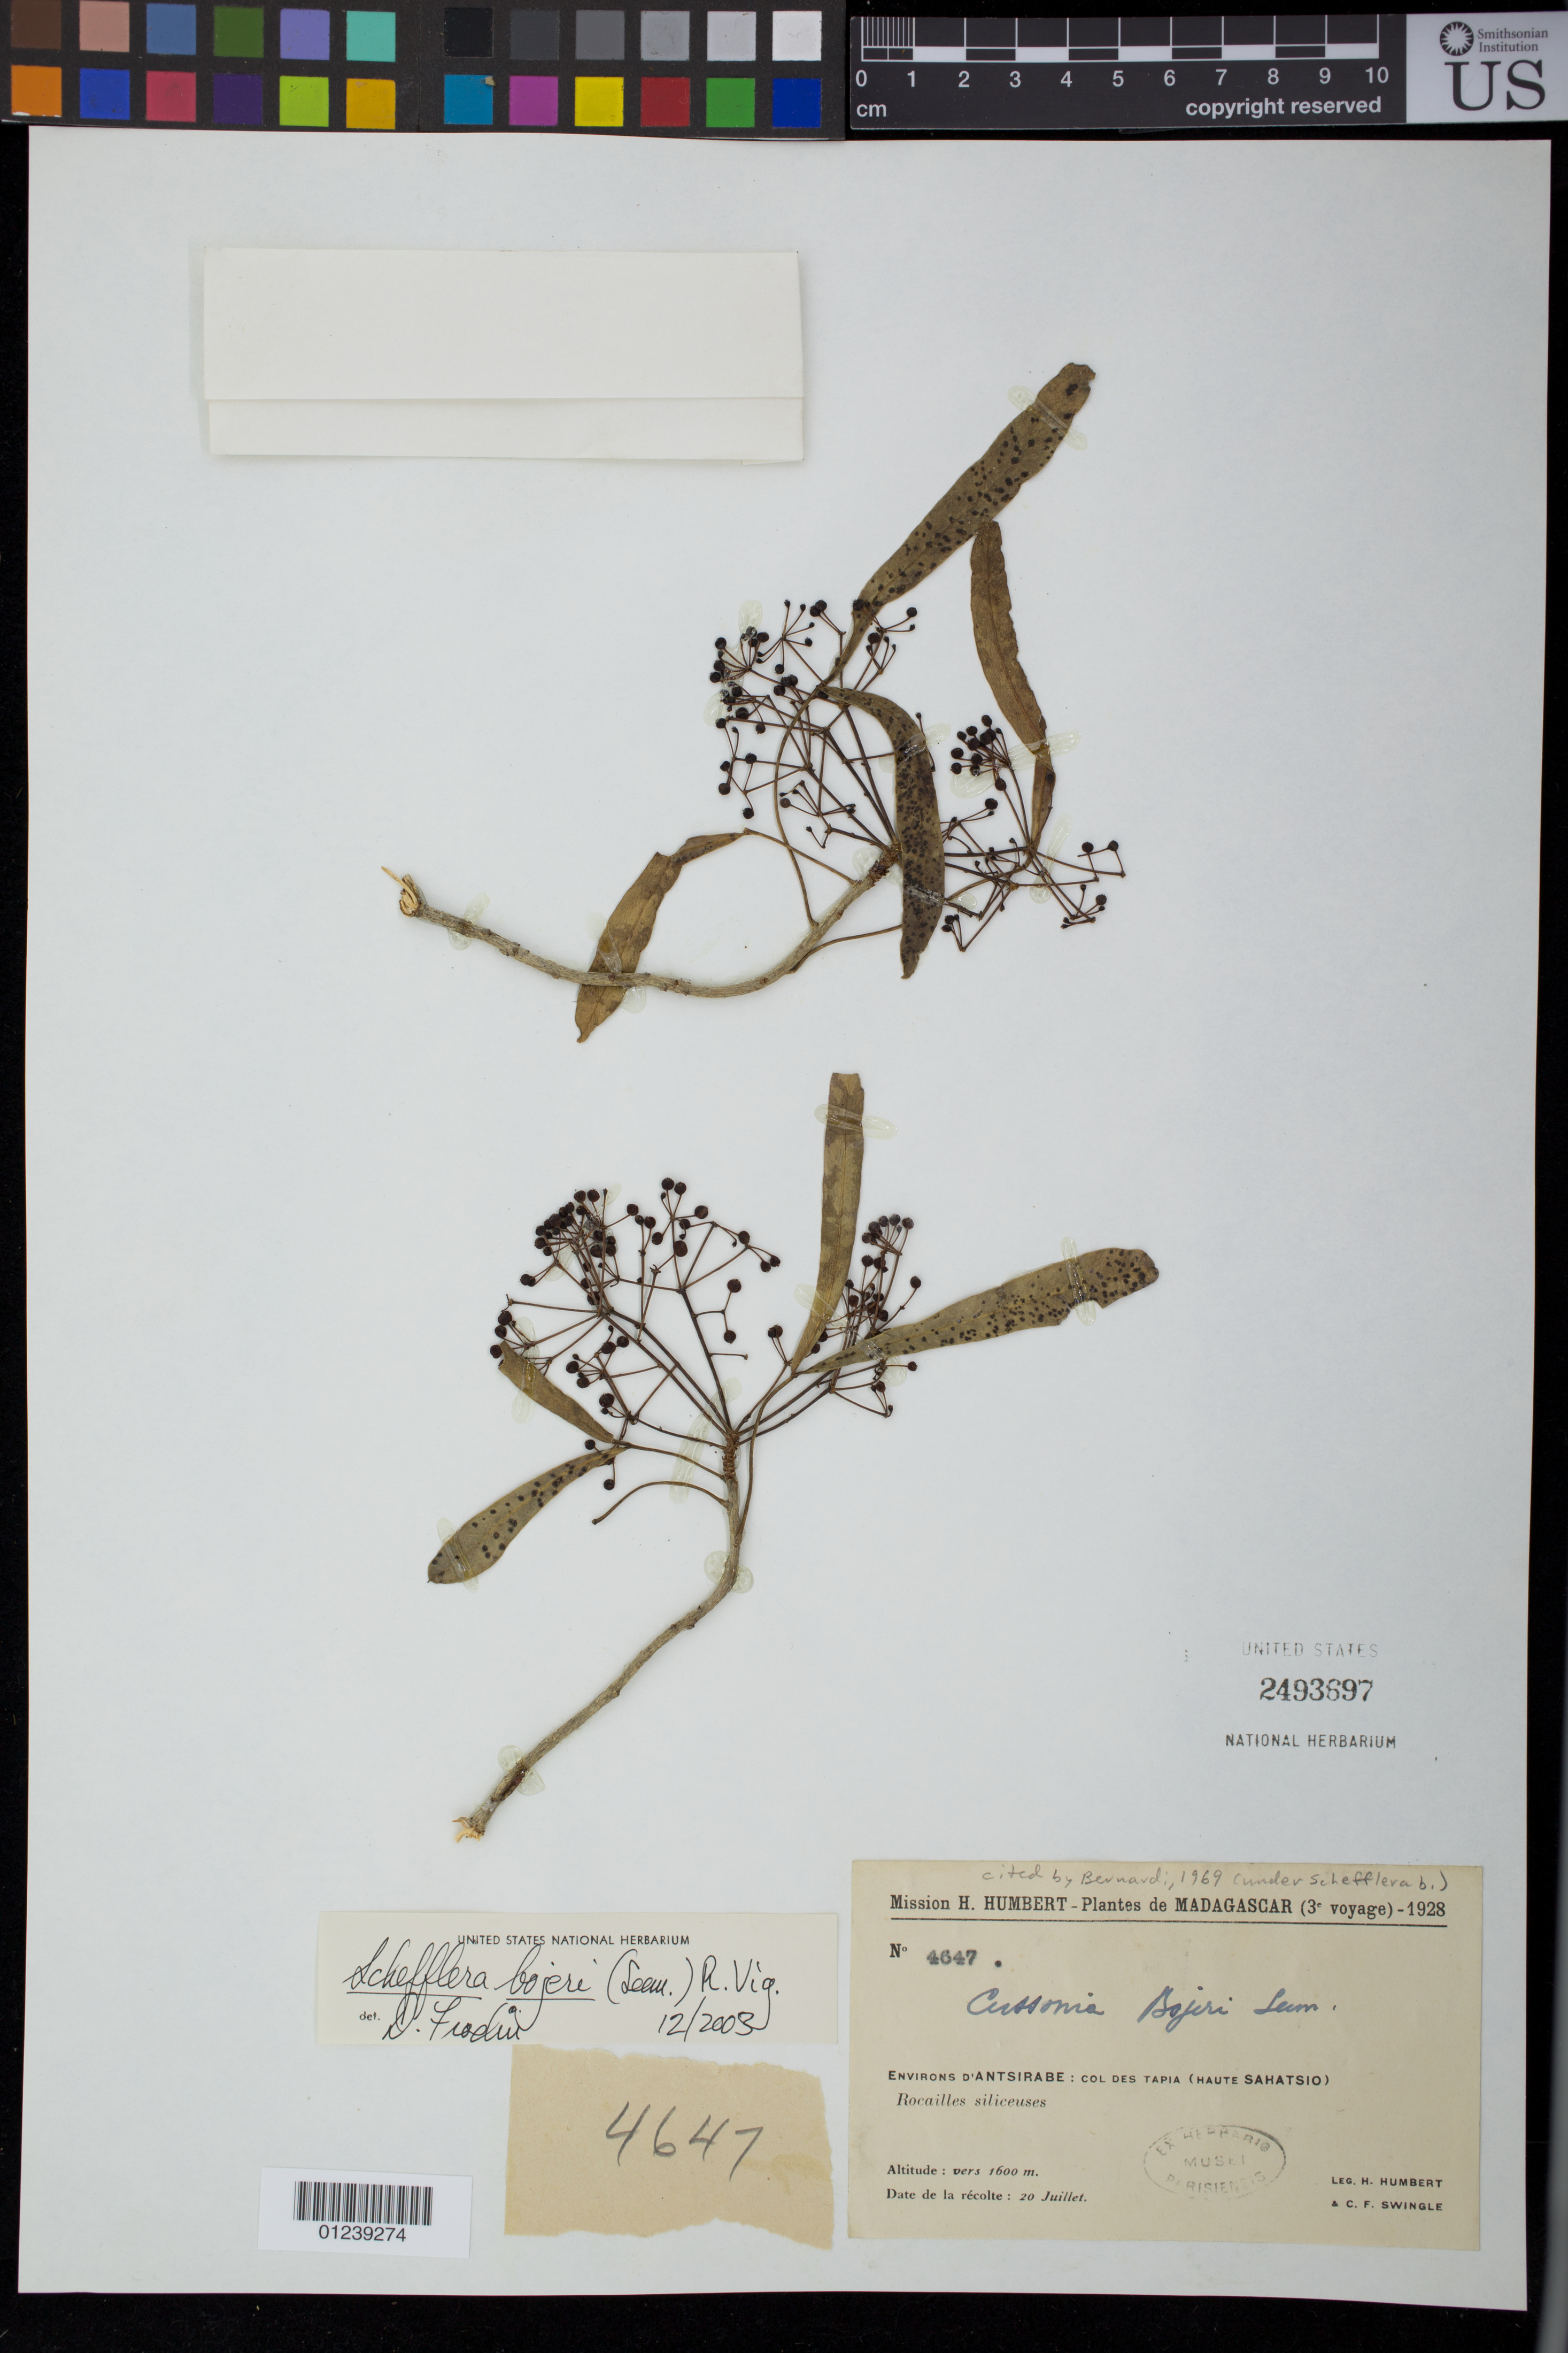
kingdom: Plantae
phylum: Tracheophyta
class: Magnoliopsida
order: Apiales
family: Araliaceae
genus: Schefflera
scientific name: Schefflera bojeri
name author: (Seem.) R. Vig.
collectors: H. Humbert & C. Swingle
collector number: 4647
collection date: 1928-07-20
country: Madagascar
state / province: Vakinankaratra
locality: Environs d'Antsirabe: col des tapia (Haute Sahatsio).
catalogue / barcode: US 2493697